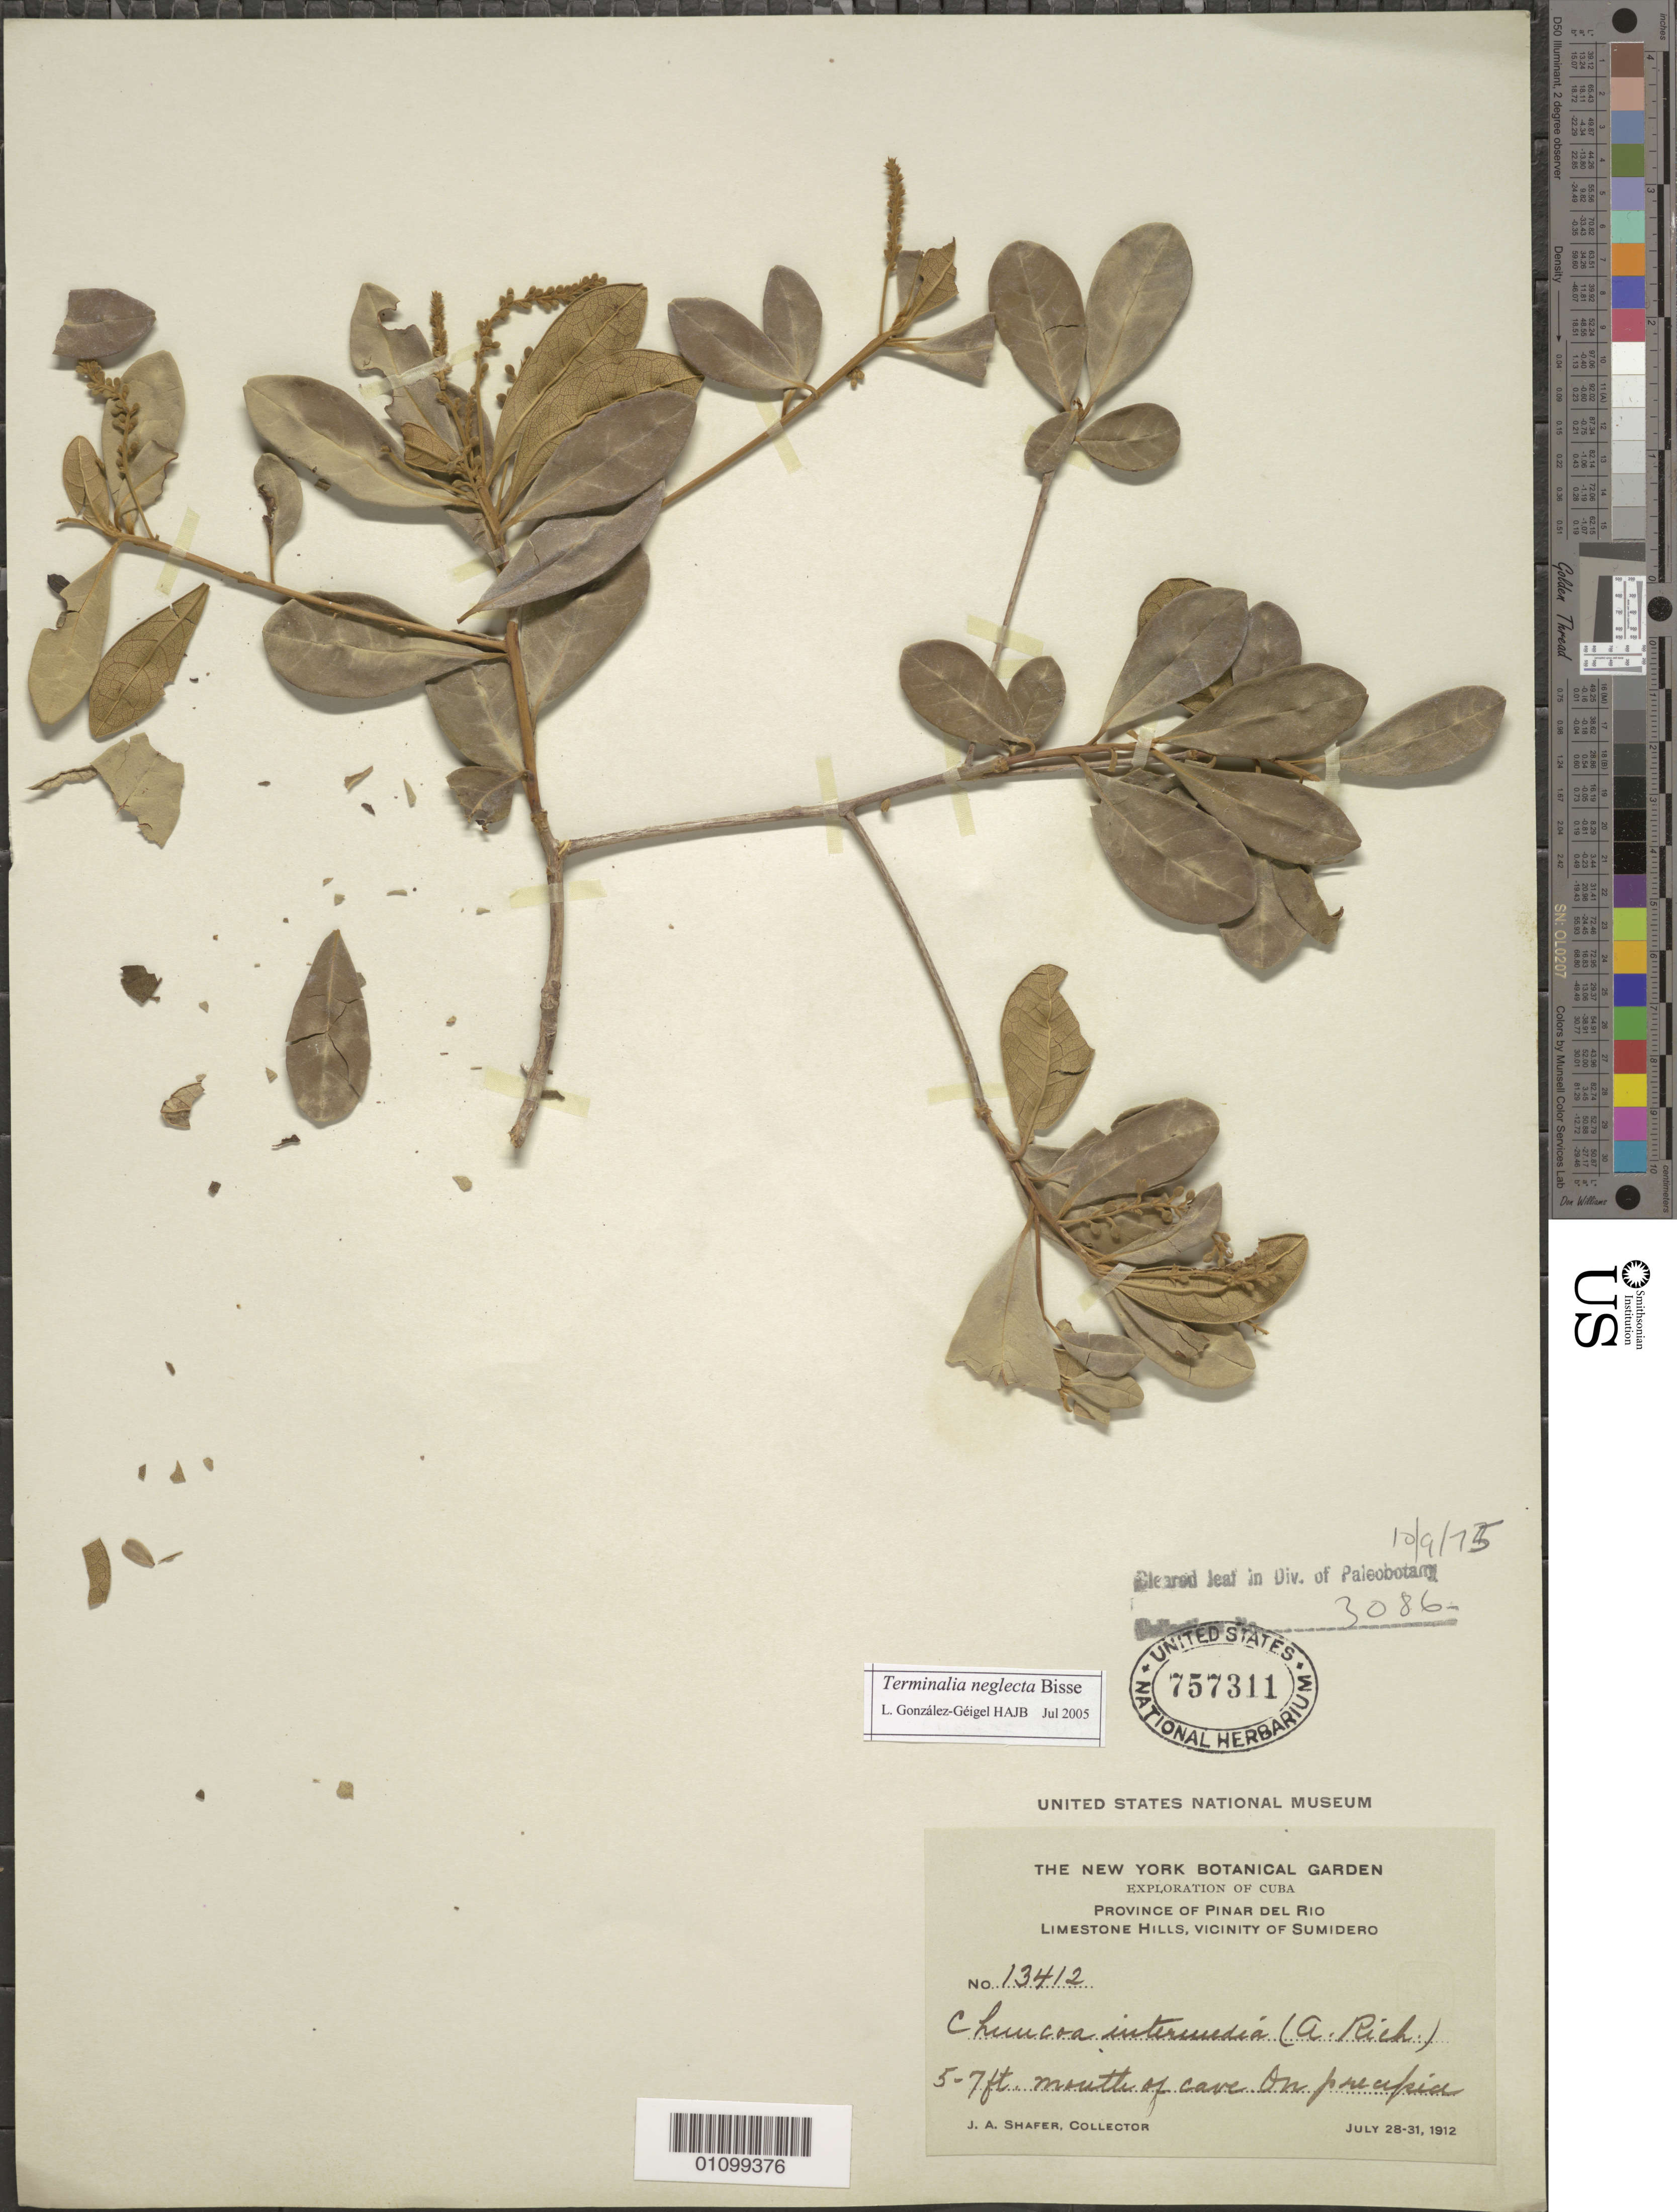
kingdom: Plantae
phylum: Tracheophyta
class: Magnoliopsida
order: Myrtales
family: Combretaceae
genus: Terminalia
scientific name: Terminalia neglecta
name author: Bisse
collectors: J. A. Shafer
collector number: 13412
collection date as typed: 28 Jul 1912 to 31 Jul 1912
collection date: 1912-07-28/1912-07-31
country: Cuba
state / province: Pinar del Rio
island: Cuba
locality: Limestone Hills, Vicinity of Sumidero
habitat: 5 - 7 ft mouth of cave On precupice.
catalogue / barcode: US 757311